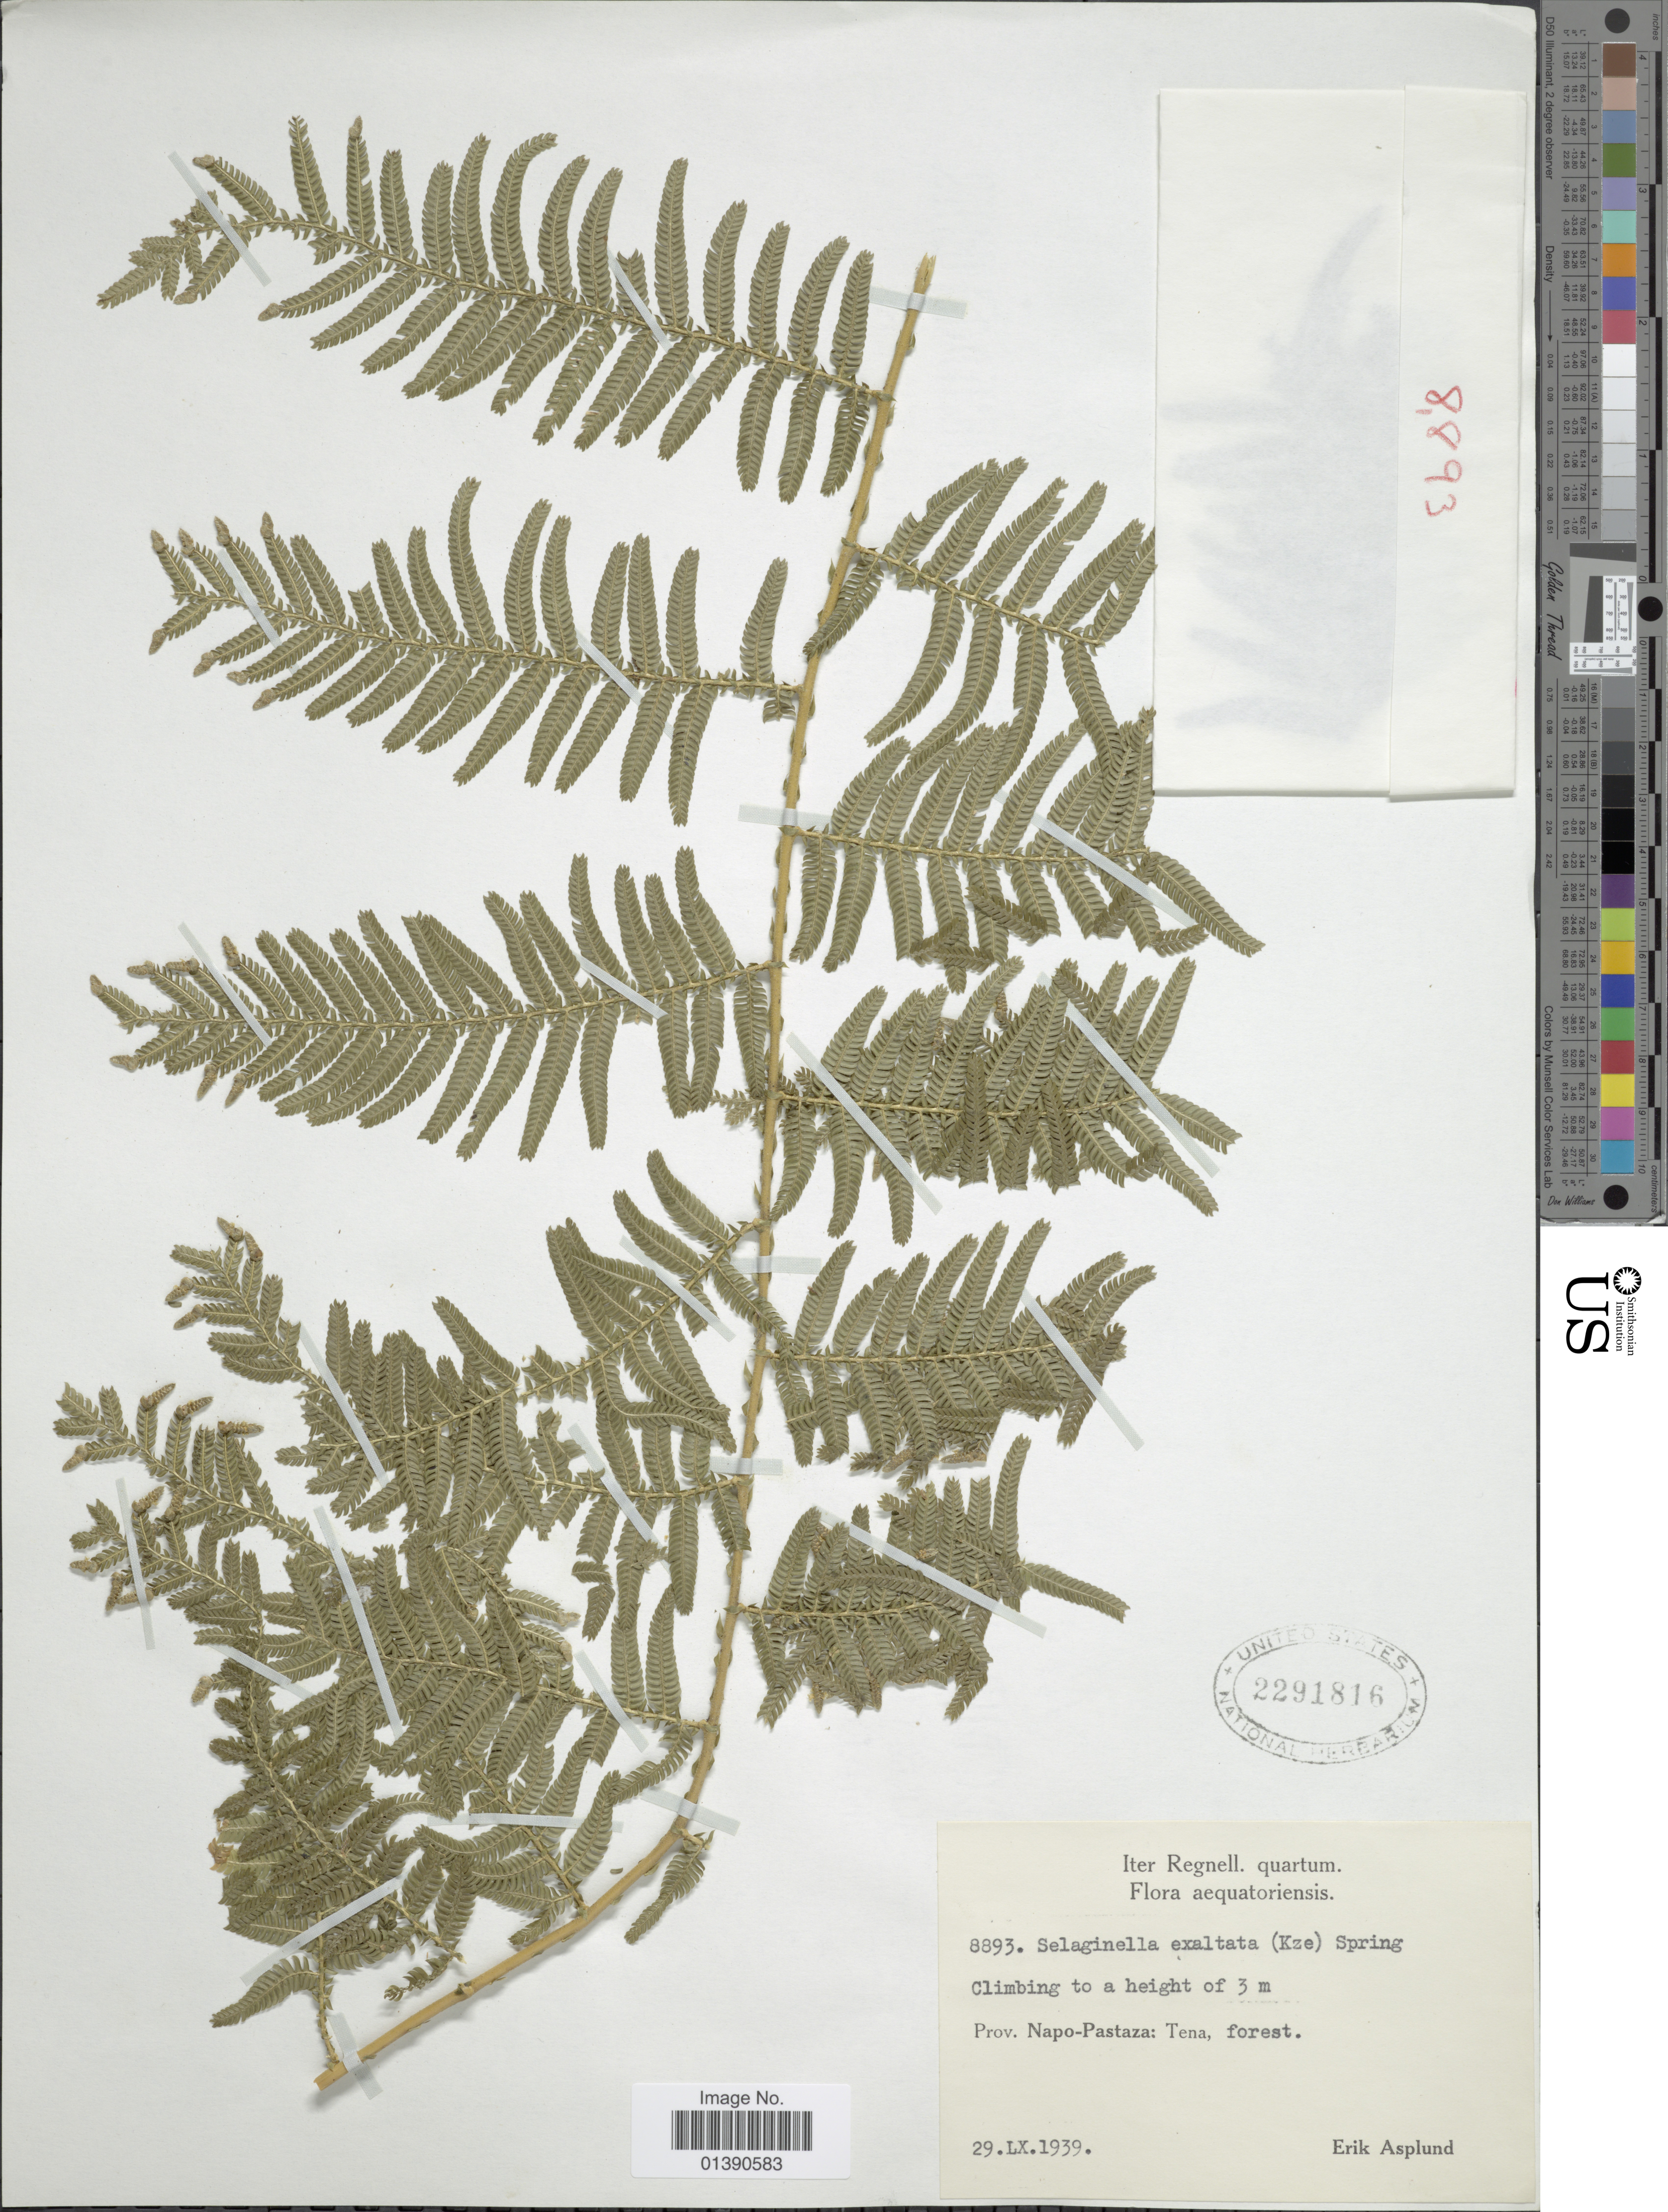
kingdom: Plantae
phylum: Tracheophyta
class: Lycopodiopsida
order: Selaginellales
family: Selaginellaceae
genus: Selaginella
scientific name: Selaginella exaltata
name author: (Kunze) Spring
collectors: E. Asplund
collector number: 8893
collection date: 1939-09-29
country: Ecuador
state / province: Napo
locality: Prov. Napo-Pastaza: Tena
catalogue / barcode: US 2291816